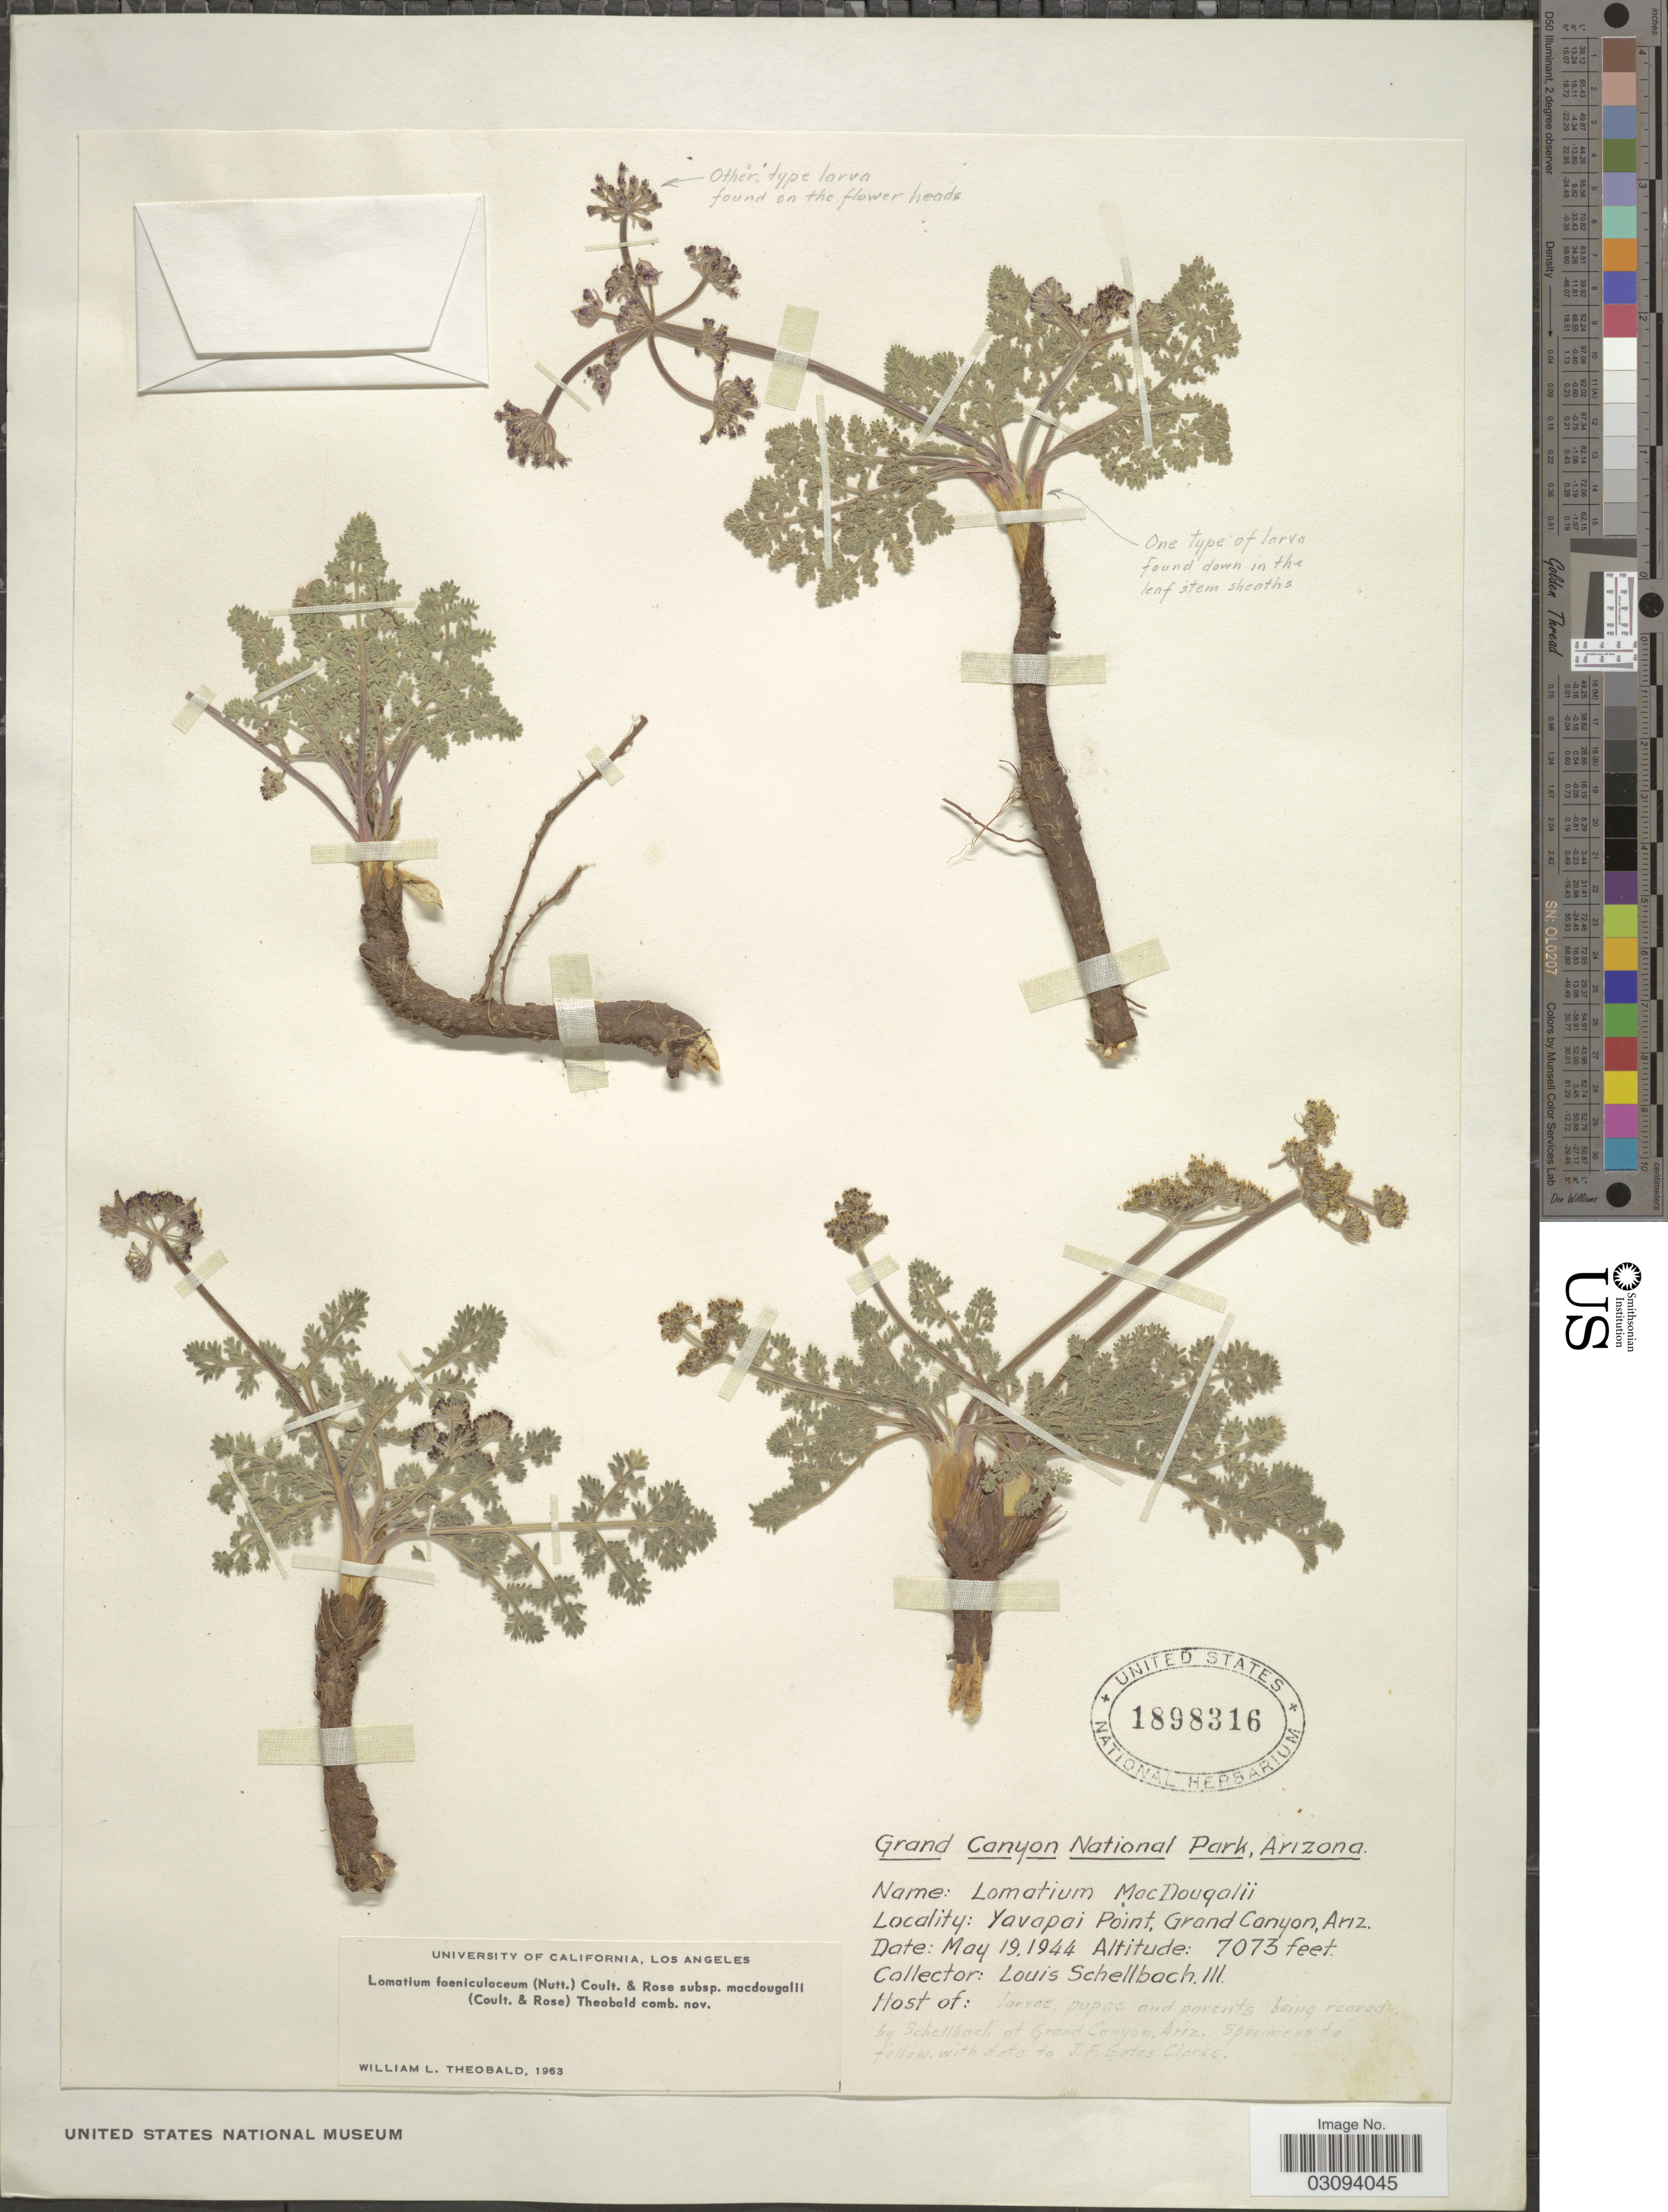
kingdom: Plantae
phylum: Tracheophyta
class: Magnoliopsida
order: Apiales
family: Apiaceae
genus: Lomatium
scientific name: Lomatium foeniculaceum subsp. macdougalii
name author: (J.M. Coult. & Rose) W.L. Theob.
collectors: L. Schellbach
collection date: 1944-05-19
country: United States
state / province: Arizona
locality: Grand Canyon National Park. Yavapai Point, Grand Canyon.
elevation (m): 2156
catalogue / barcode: US 1898316